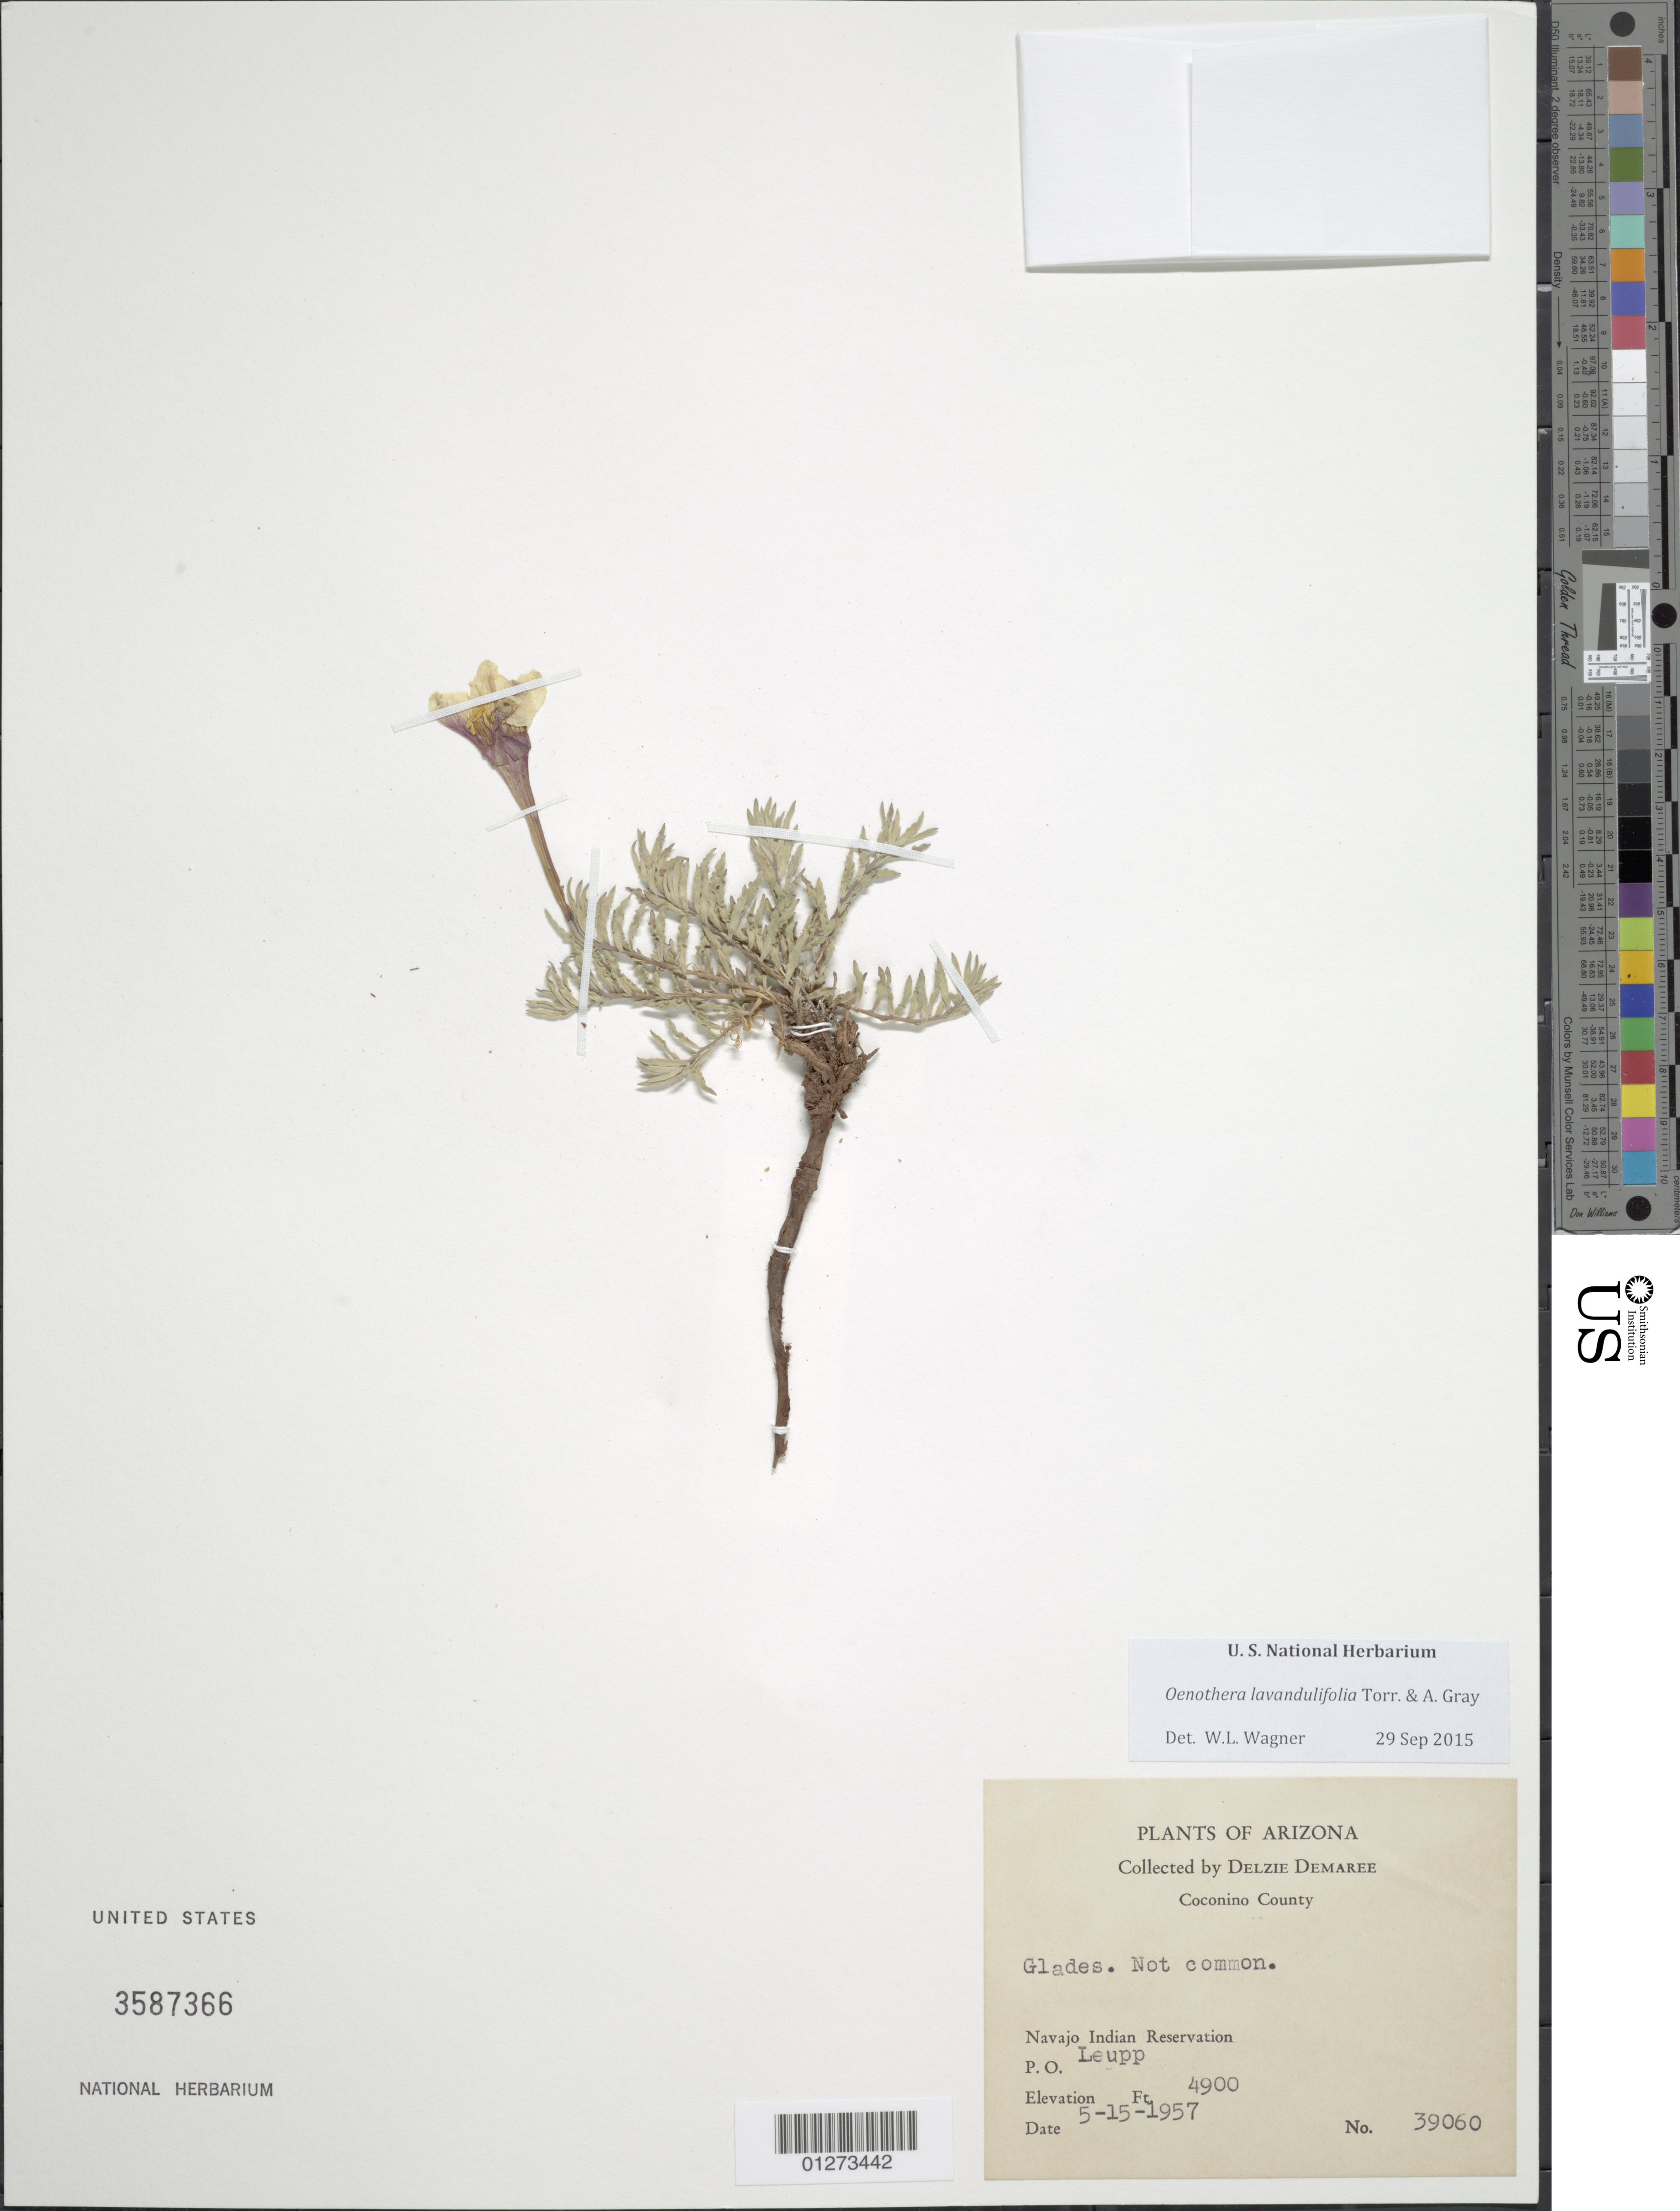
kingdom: Plantae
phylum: Tracheophyta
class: Magnoliopsida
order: Myrtales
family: Onagraceae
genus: Oenothera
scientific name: Oenothera lavandulifolia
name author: Torr. & A. Gray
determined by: Wagner, W. L., (BOT), Smithsonian Institution - National Museum of Natural History (UNITED STATES)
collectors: D. Demaree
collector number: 39060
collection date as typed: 5-15-1957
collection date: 1957-05-15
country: United States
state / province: Arizona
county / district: Coconino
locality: P.O. Leupp, Navajo Indian Reservation.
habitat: Glades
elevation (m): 1494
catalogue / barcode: US 3677366